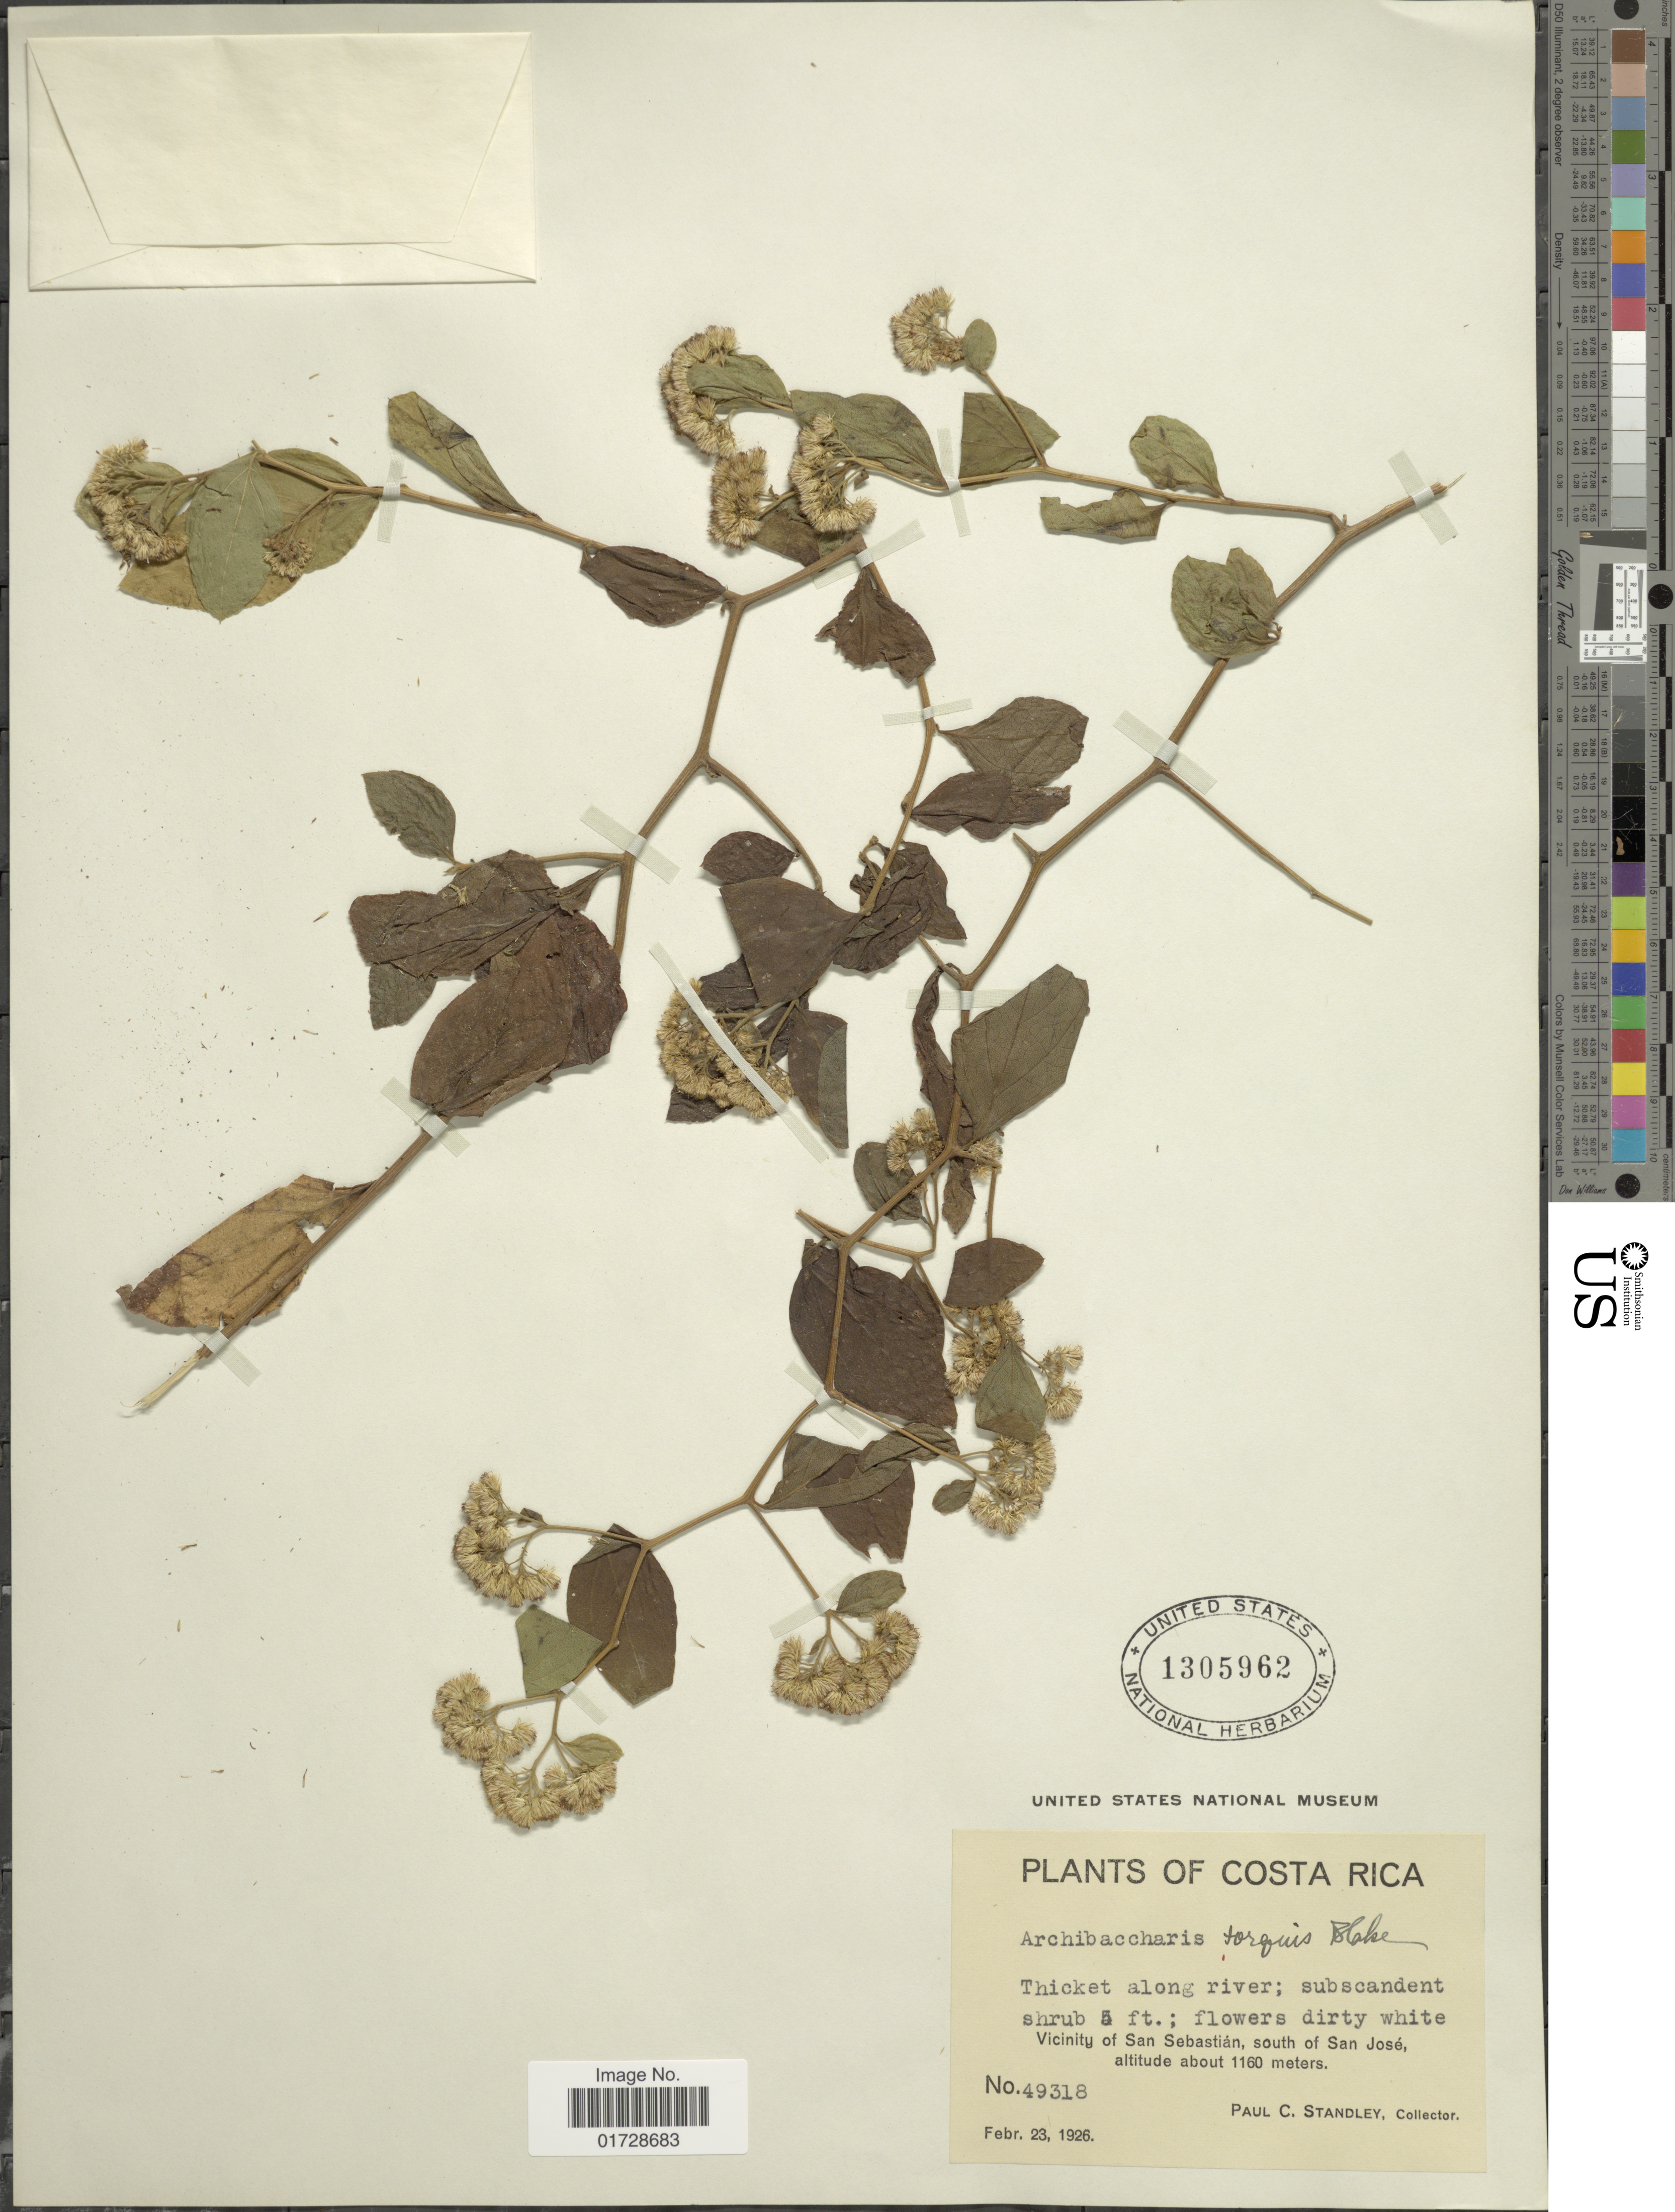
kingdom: Plantae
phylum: Tracheophyta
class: Magnoliopsida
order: Asterales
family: Asteraceae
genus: Archibaccharis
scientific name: Archibaccharis schiedeana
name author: (Benth.) J.D. Jacks.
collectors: P. C. Standley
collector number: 49318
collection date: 1926-02-23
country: Costa Rica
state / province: San José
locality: Vicinity of San Sebastian, south of San Jose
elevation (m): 1160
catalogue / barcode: US 1305962